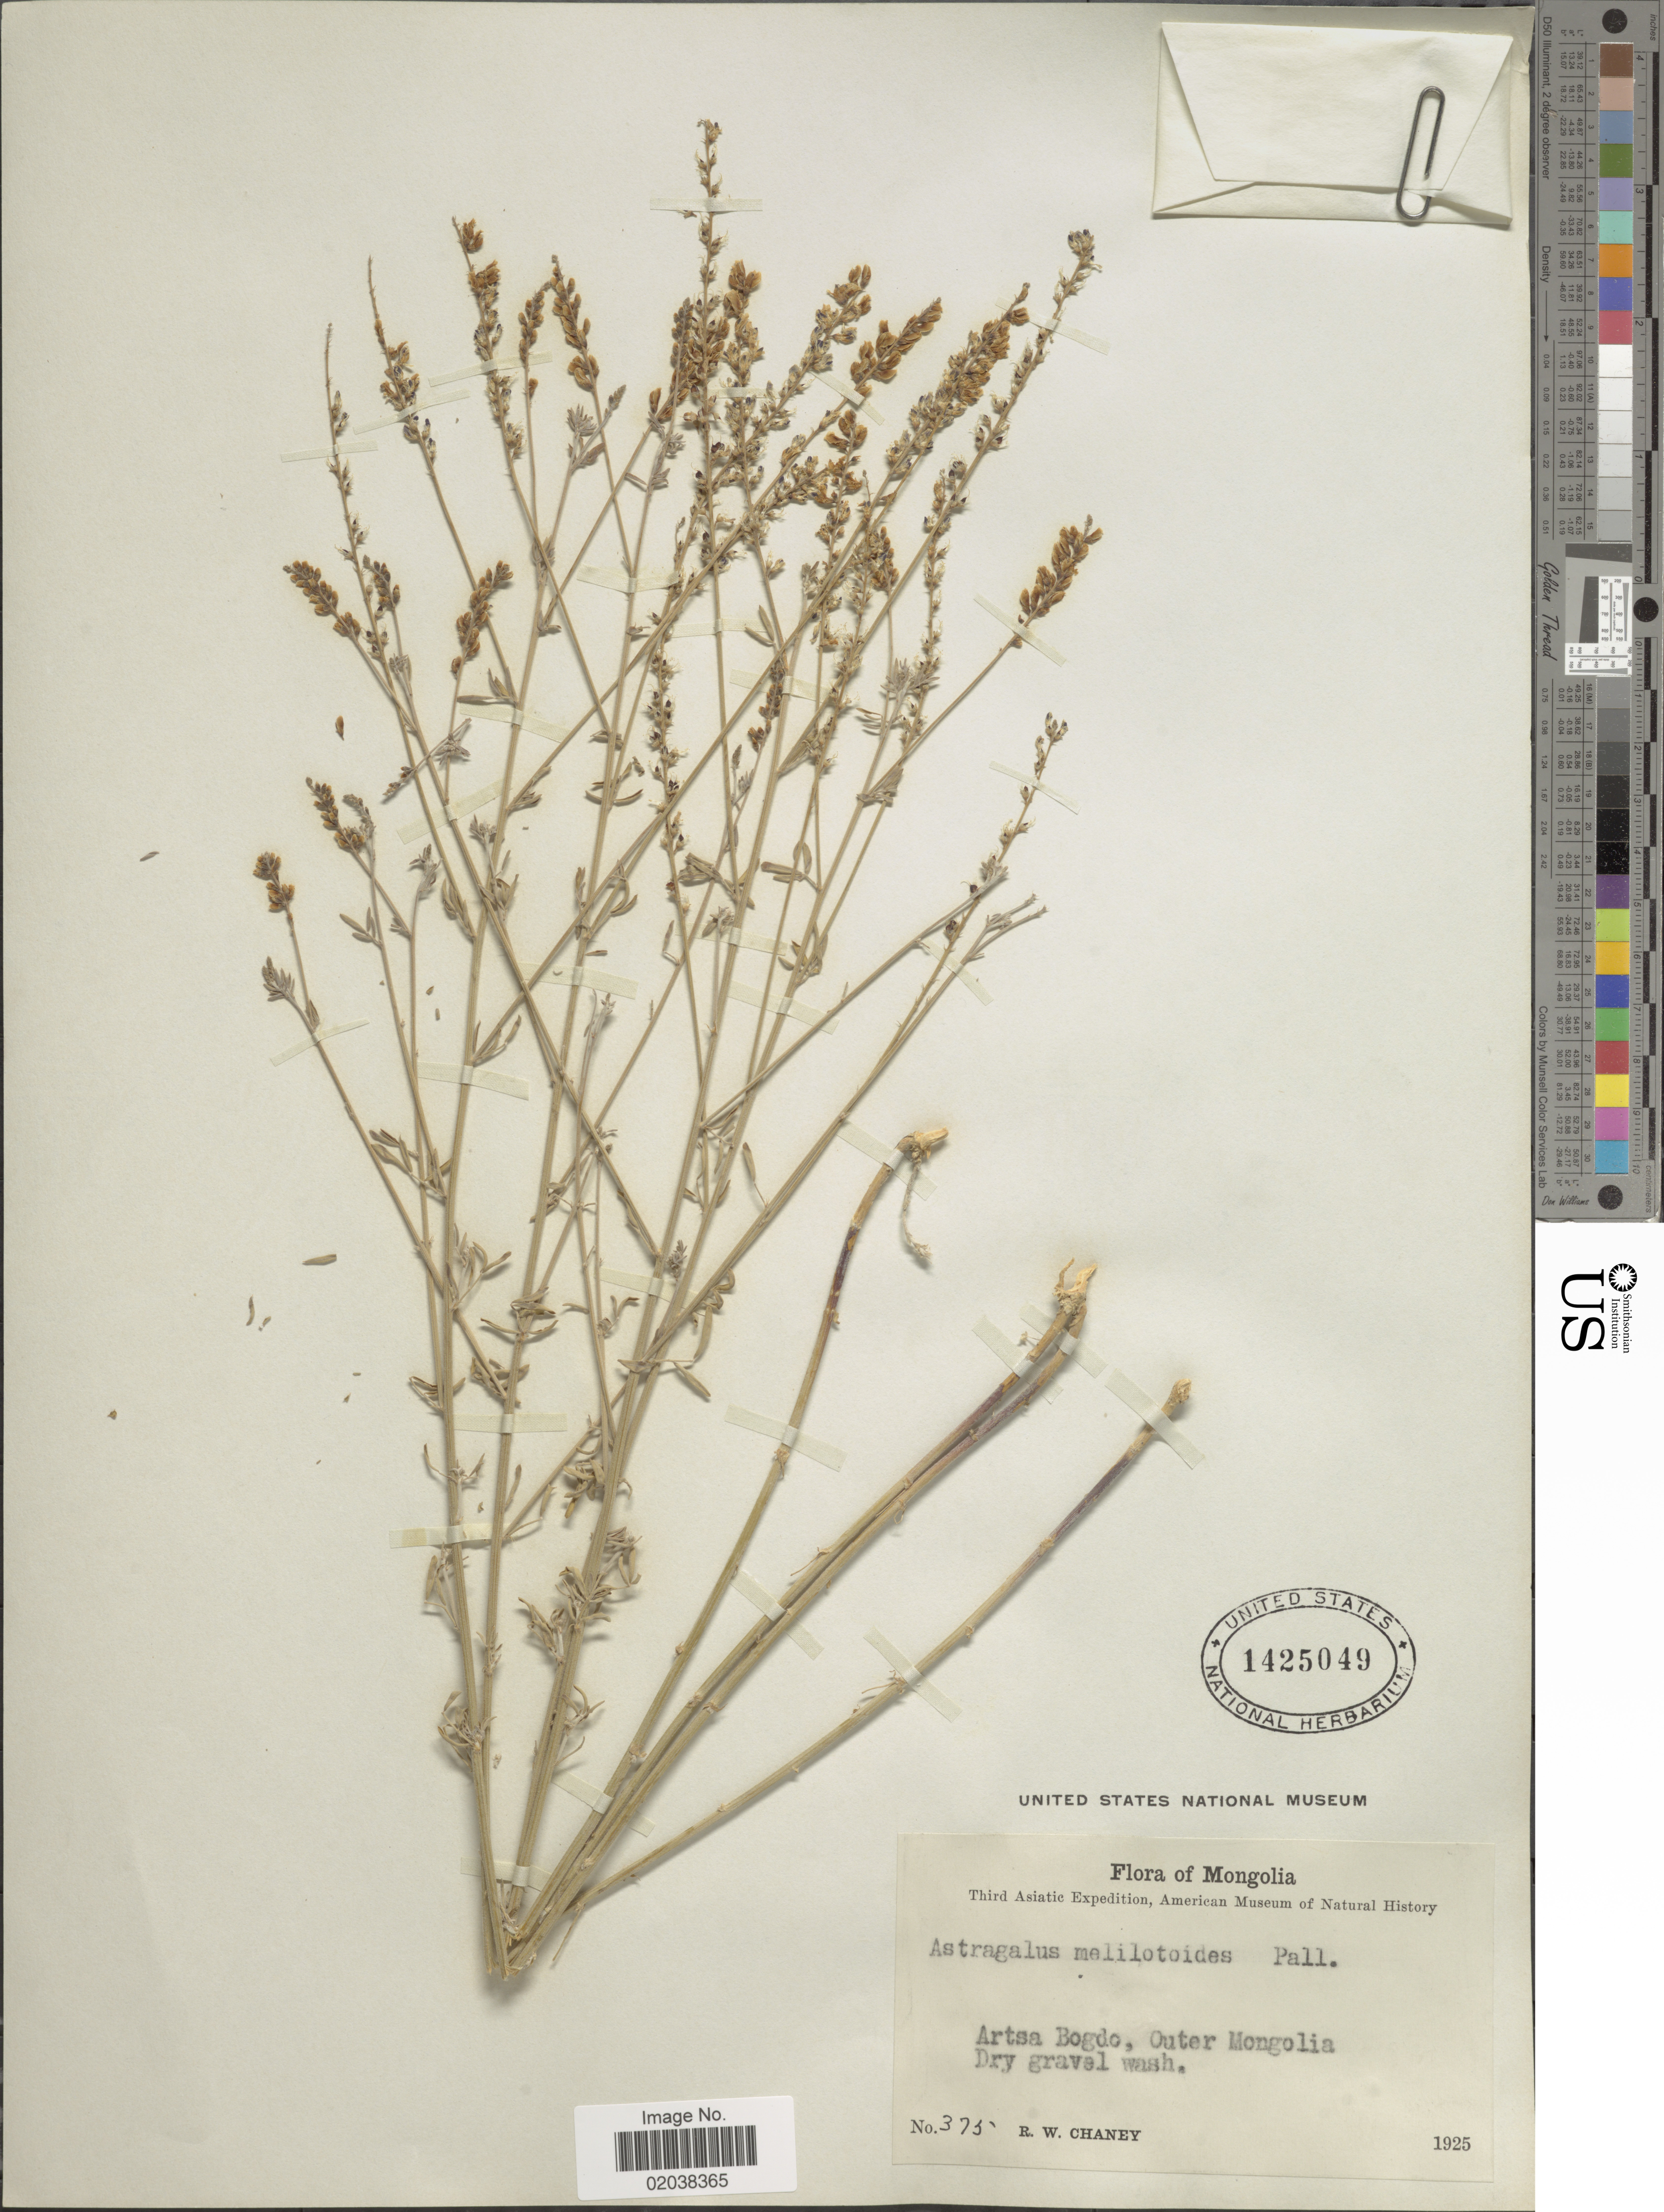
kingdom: Plantae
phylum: Tracheophyta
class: Magnoliopsida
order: Fabales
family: Fabaceae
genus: Astragalus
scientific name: Astragalus melilotoides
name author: Pall.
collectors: R. Chaney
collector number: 375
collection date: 1925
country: Mongolia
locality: Artsa Bogdo [interpreted], Outer Mongolia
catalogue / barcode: US 1425049